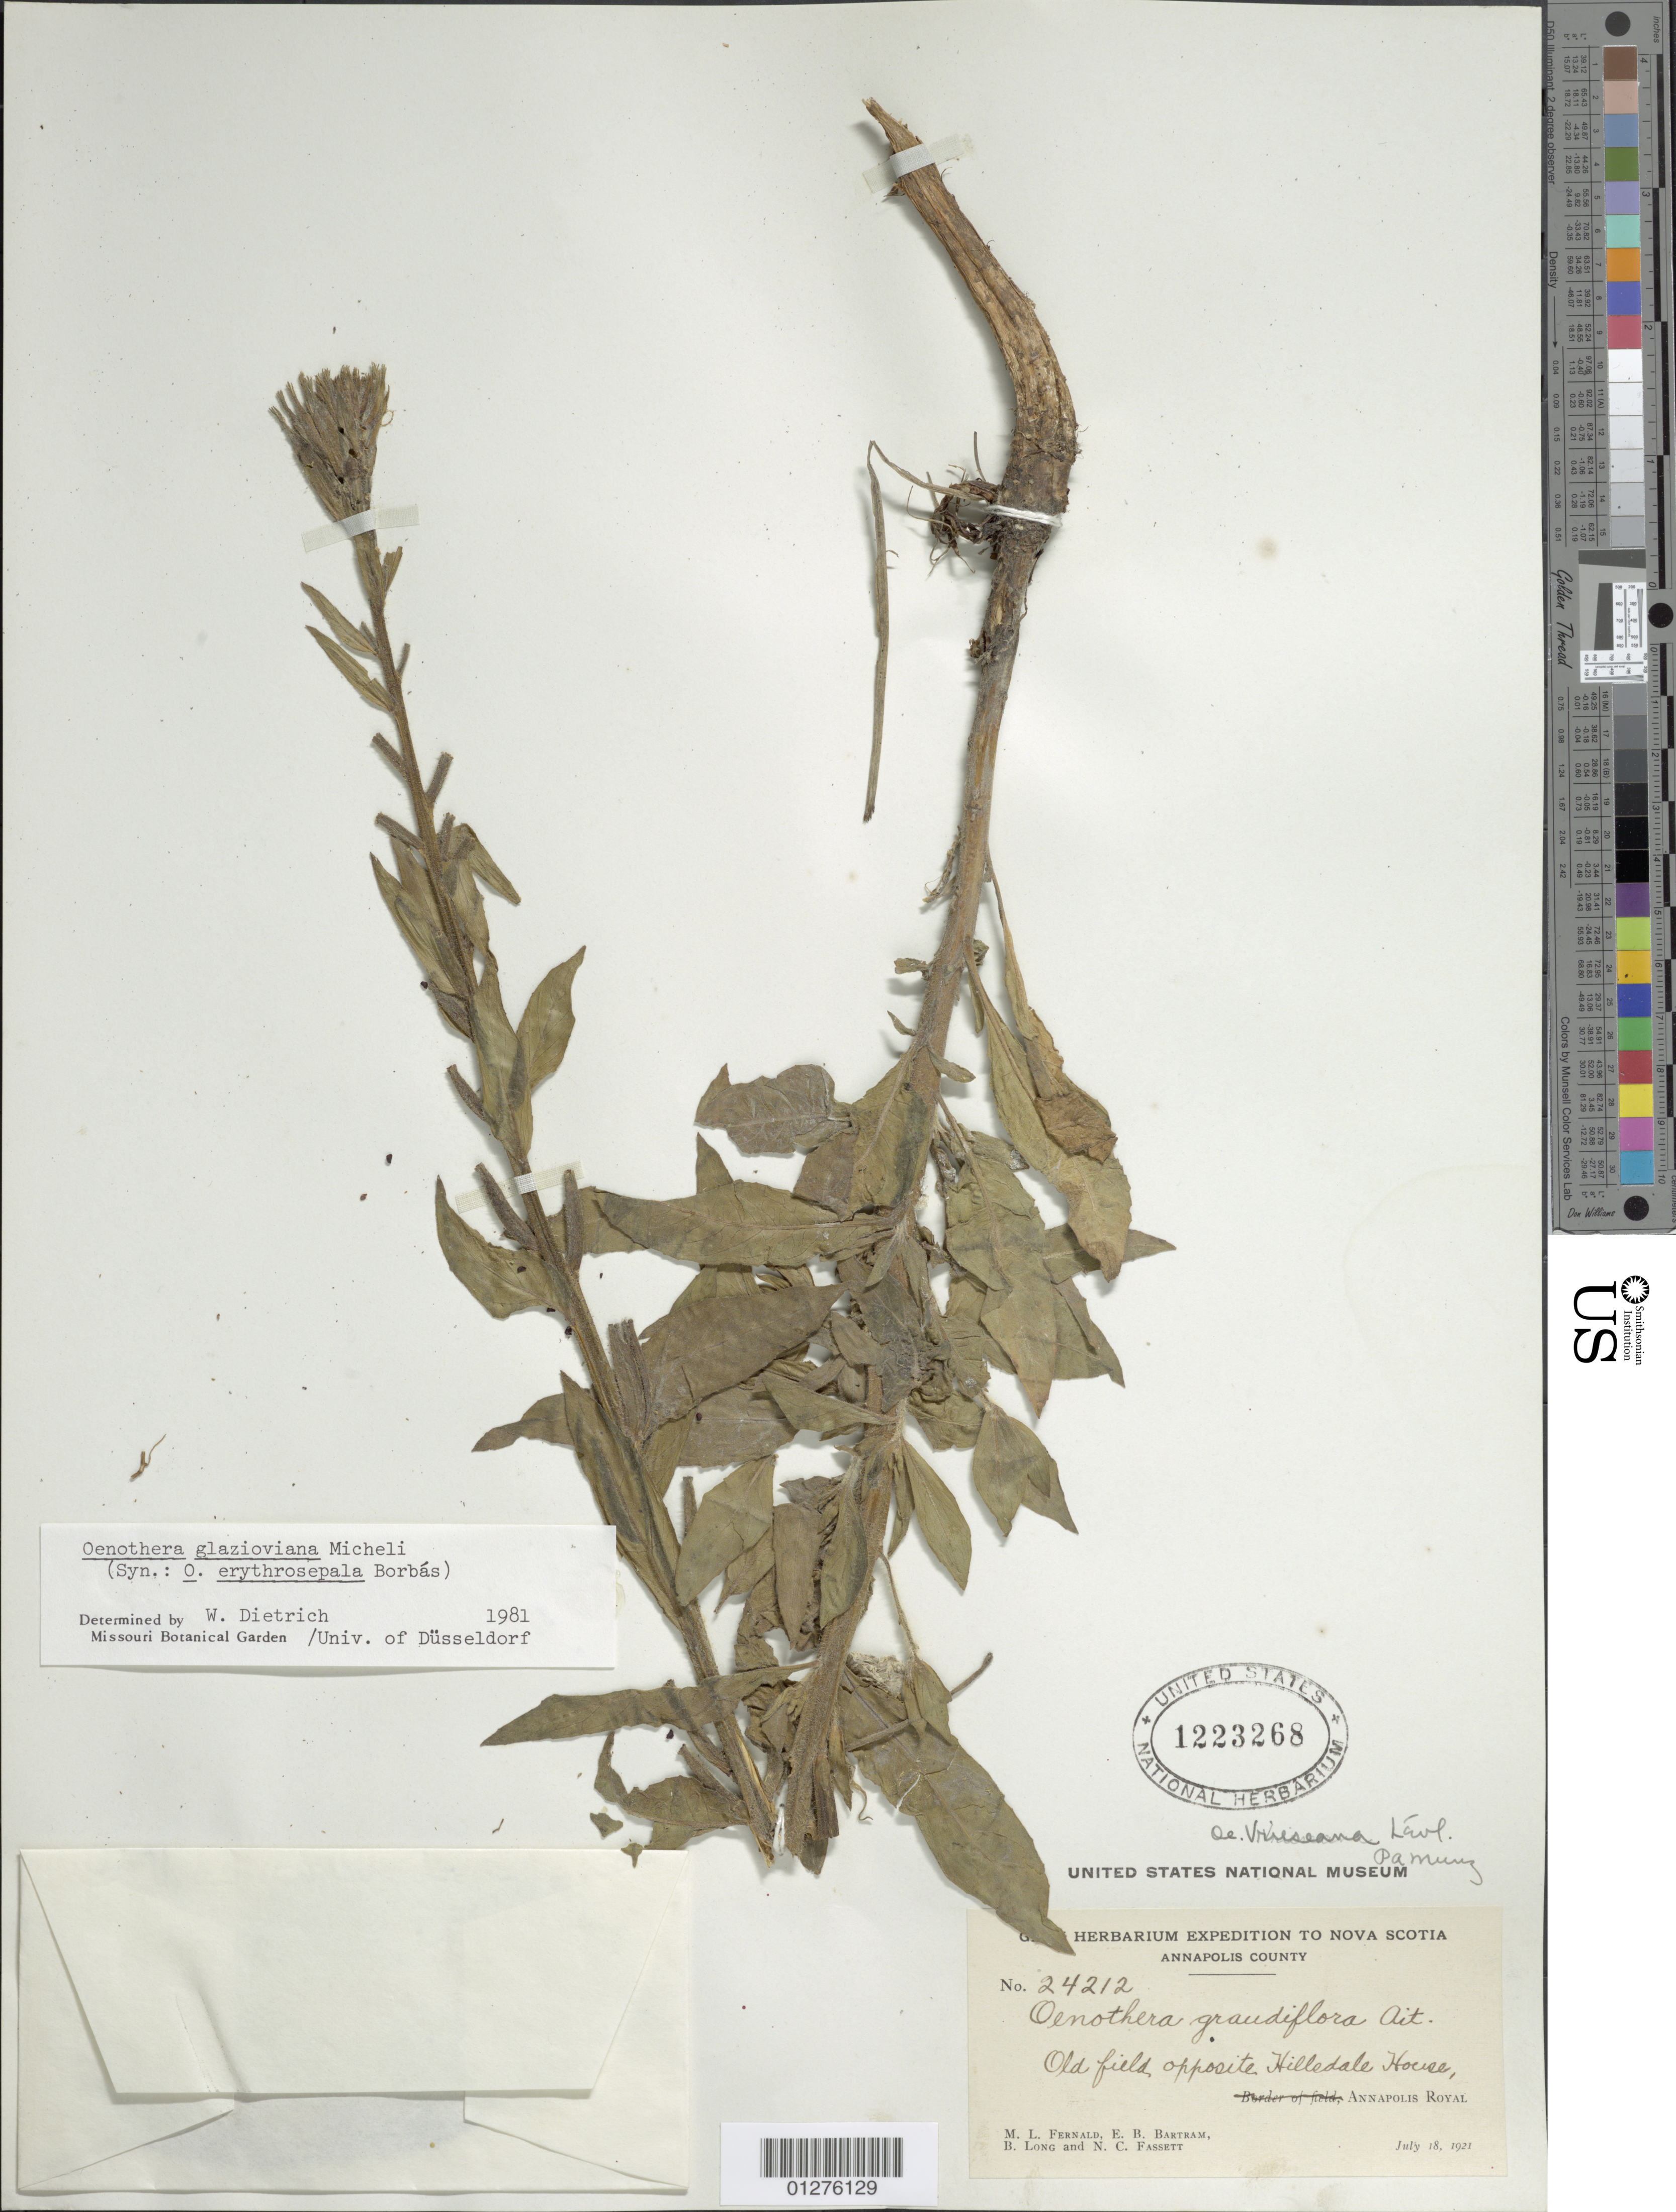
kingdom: Plantae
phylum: Tracheophyta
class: Magnoliopsida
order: Myrtales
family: Onagraceae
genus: Oenothera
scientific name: Oenothera glazioviana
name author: Micheli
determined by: Dietrich, W.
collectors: M. L. Fernald, E. B. Bartram, B. Long & N. C. Fassett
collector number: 24212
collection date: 1921-07-18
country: Canada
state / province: Nova Scotia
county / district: Annapolis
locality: Opposite Hillsdale House, Annapolis Royal.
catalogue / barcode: US 1223268